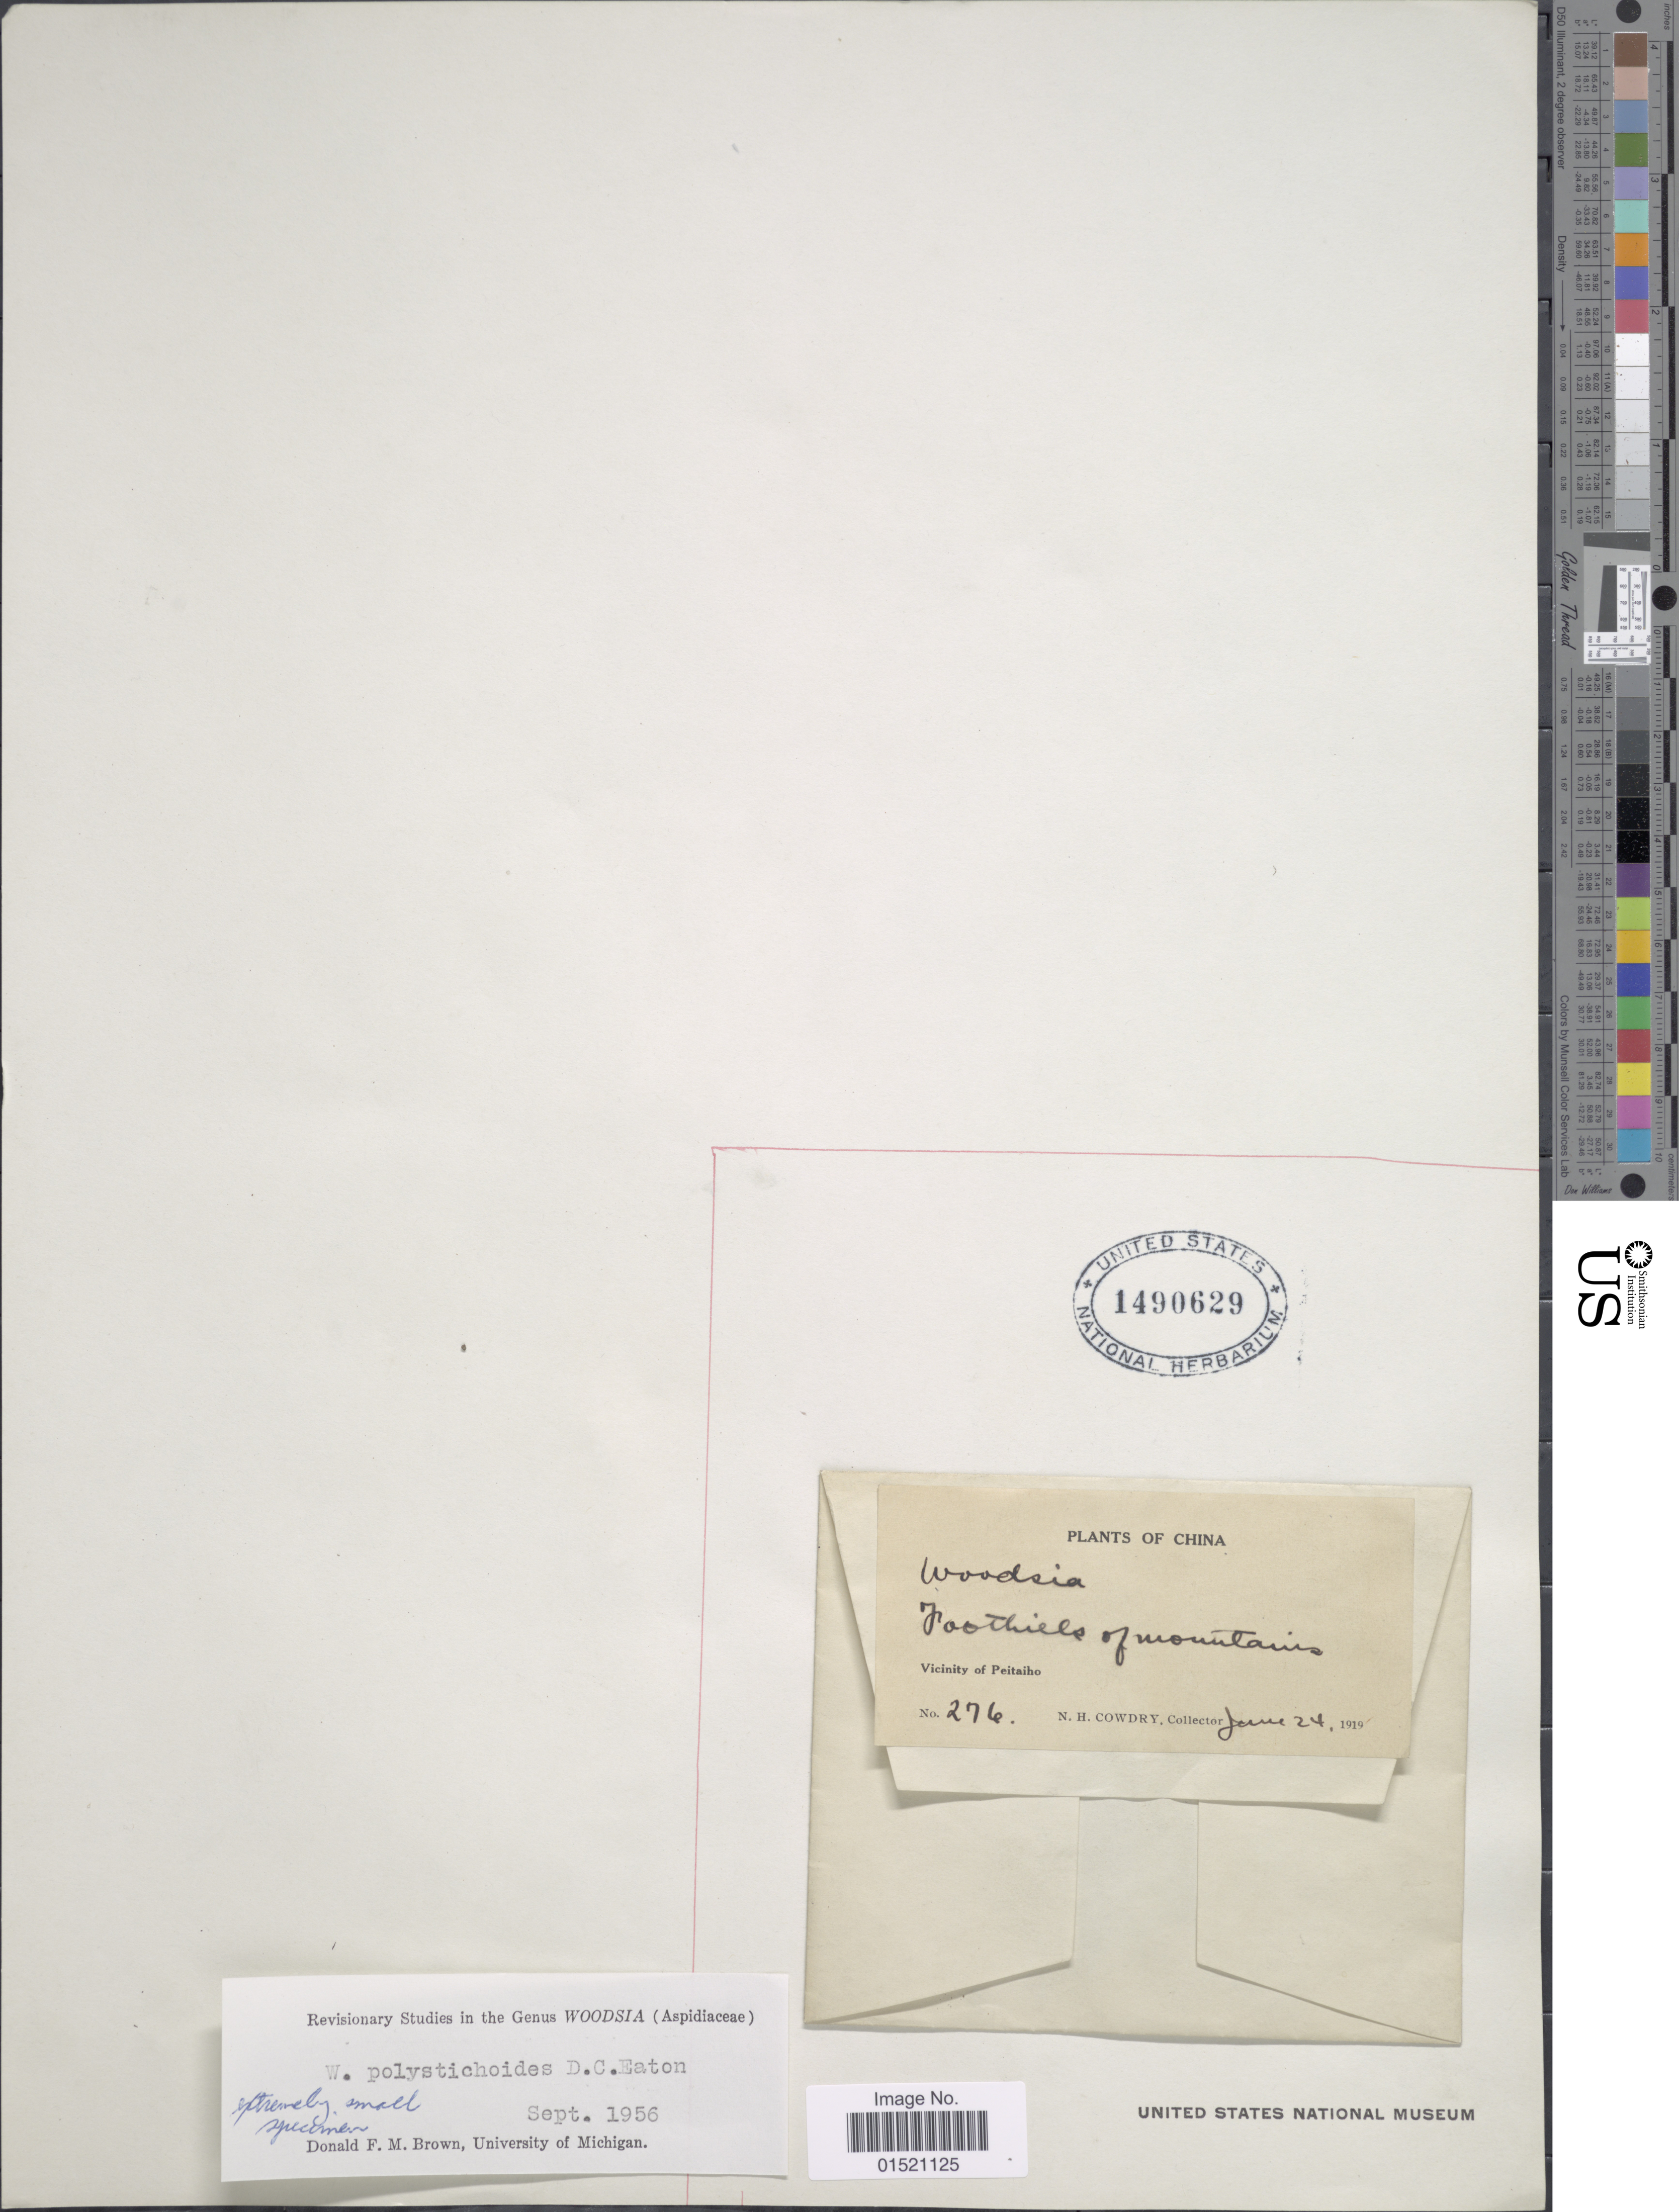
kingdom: Plantae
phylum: Tracheophyta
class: Polypodiopsida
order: Polypodiales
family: Woodsiaceae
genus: Woodsia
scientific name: Woodsia polystichoides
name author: D.C. Eaton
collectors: N. H. Cowdry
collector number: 276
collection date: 1919-06-24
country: China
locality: Vicinity of Peitaiho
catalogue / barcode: US 1490629